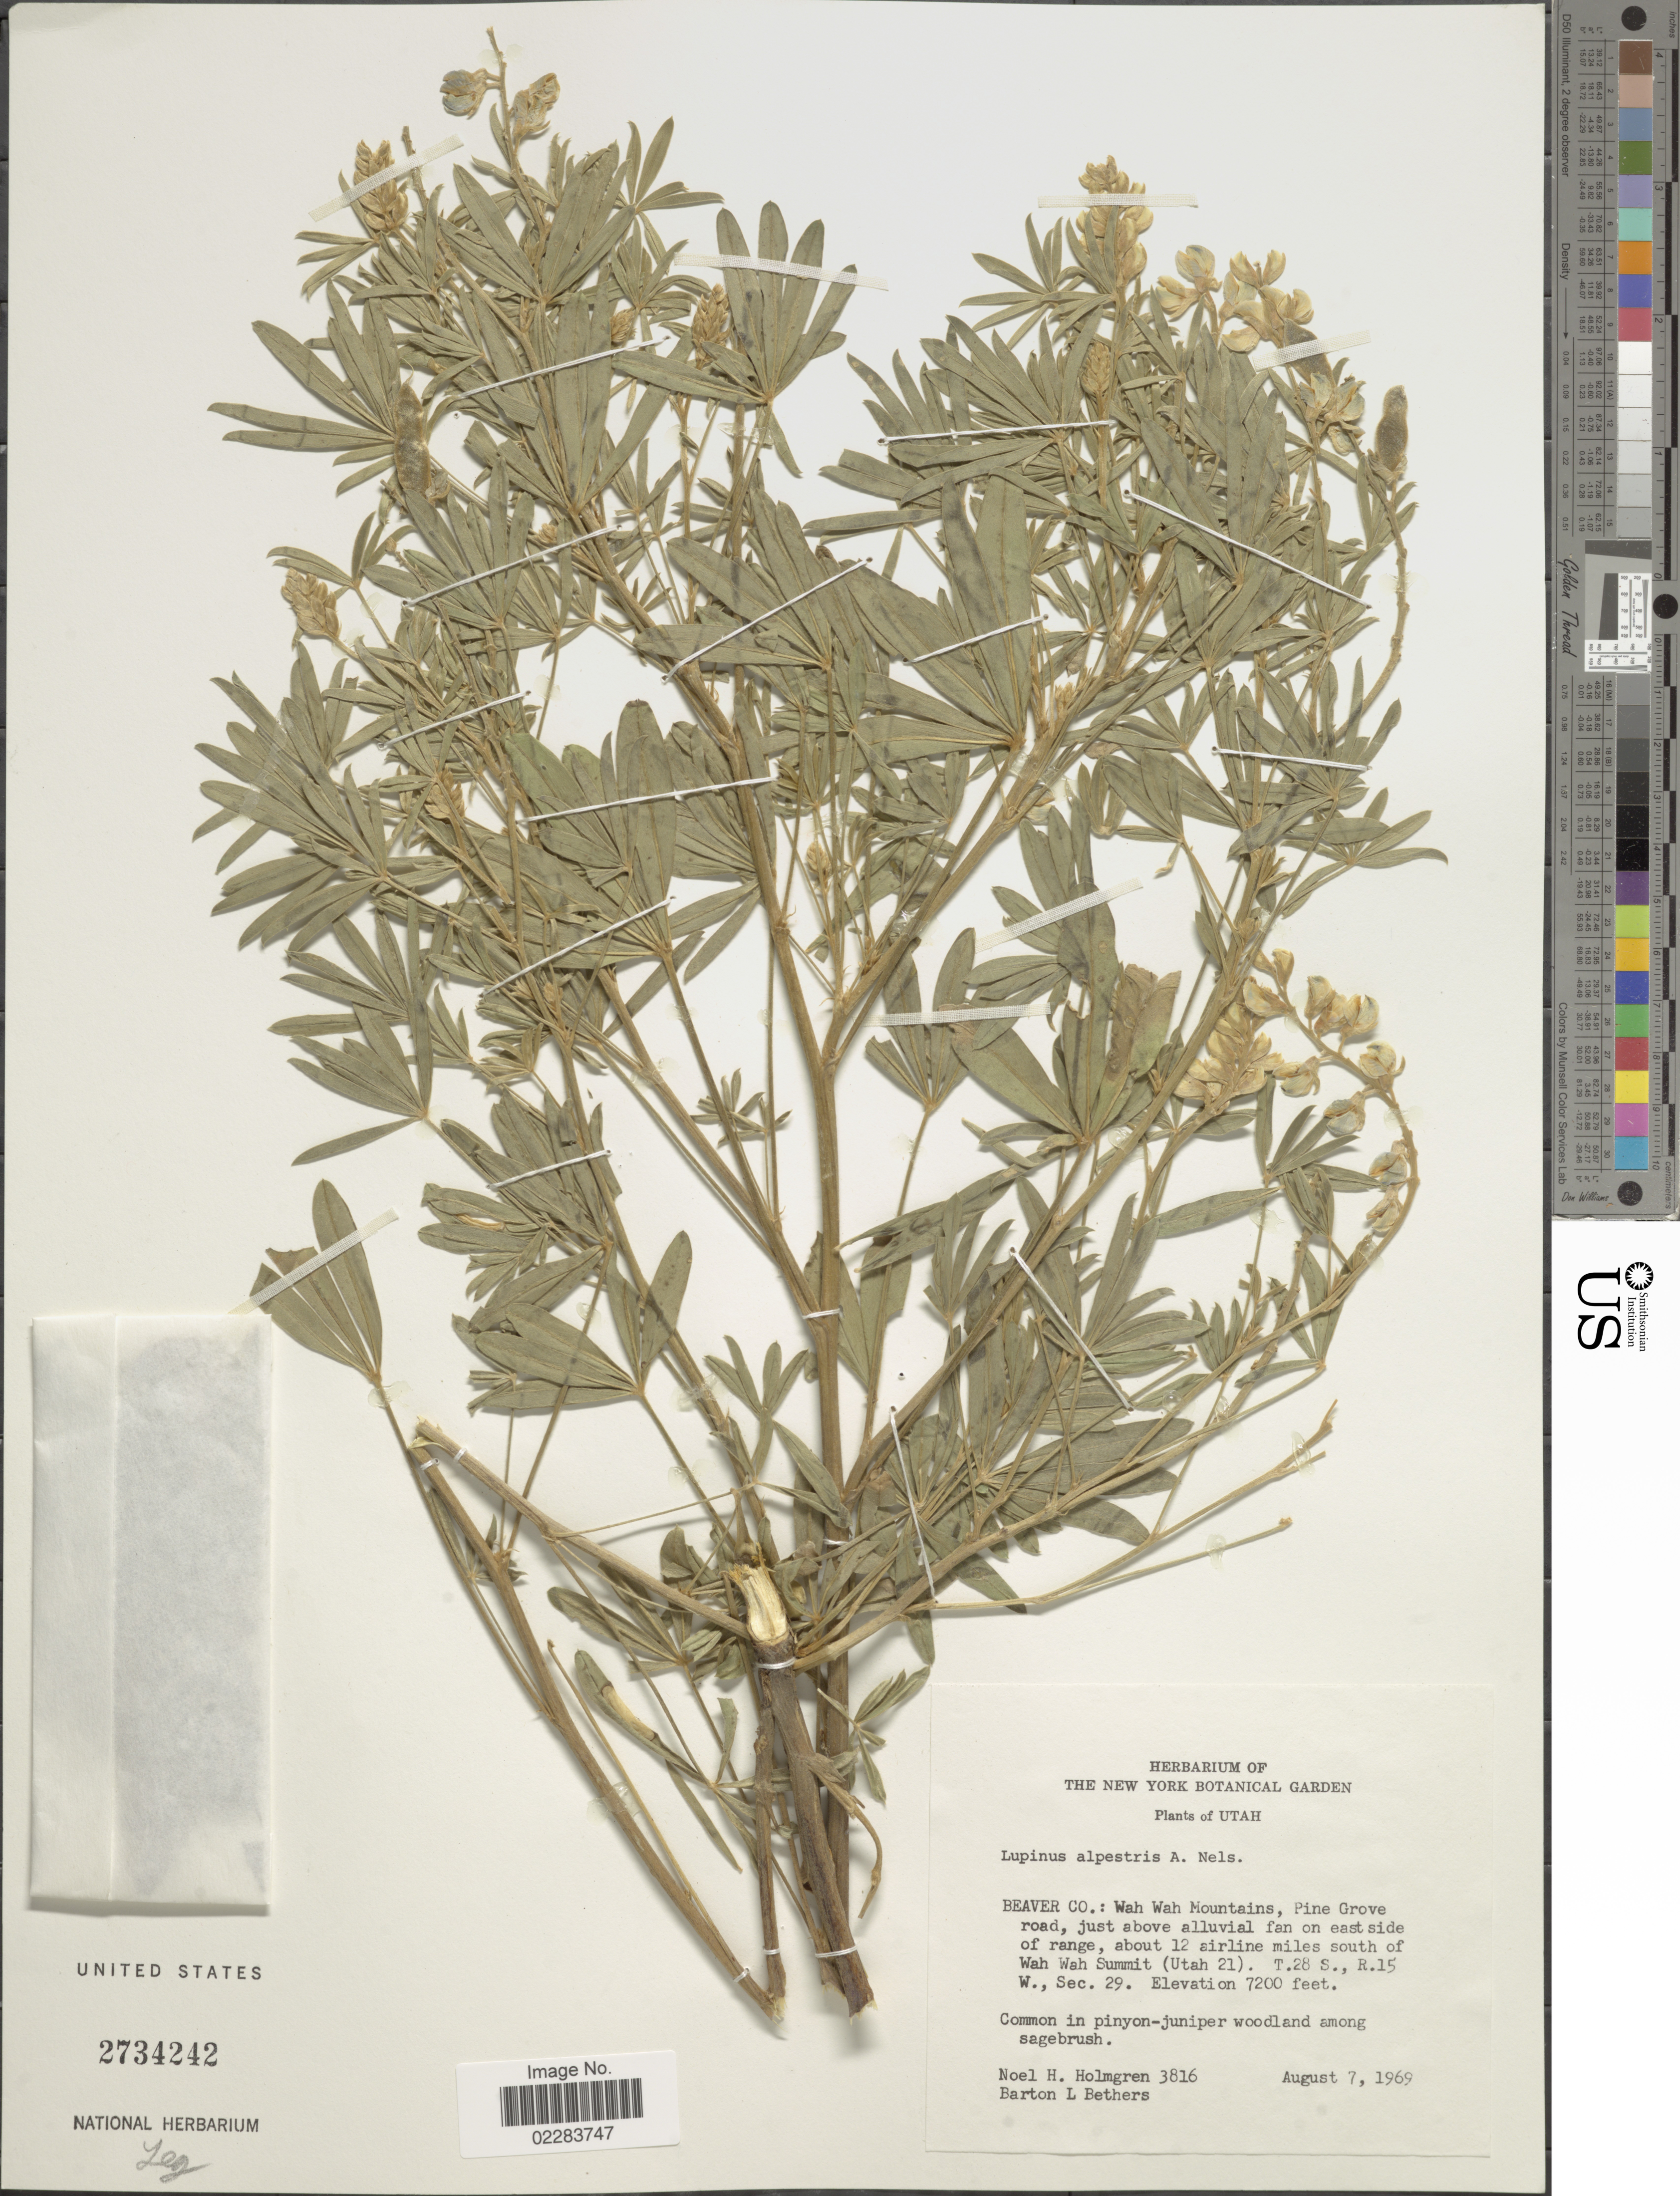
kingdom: Plantae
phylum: Tracheophyta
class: Magnoliopsida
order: Fabales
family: Fabaceae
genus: Lupinus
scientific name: Lupinus alpestris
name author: A. Nelson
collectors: N. H. Holmgren & B. Bethers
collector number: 3816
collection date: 1969-08-07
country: United States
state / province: Utah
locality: Beaver Co. : Wah Wah Mountains, Pine Groove road, just abobe alluvial fan on eastside of range, about 12 airline miles south of Wah WAh Summit (Utah 21).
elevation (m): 2195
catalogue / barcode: US 2734242